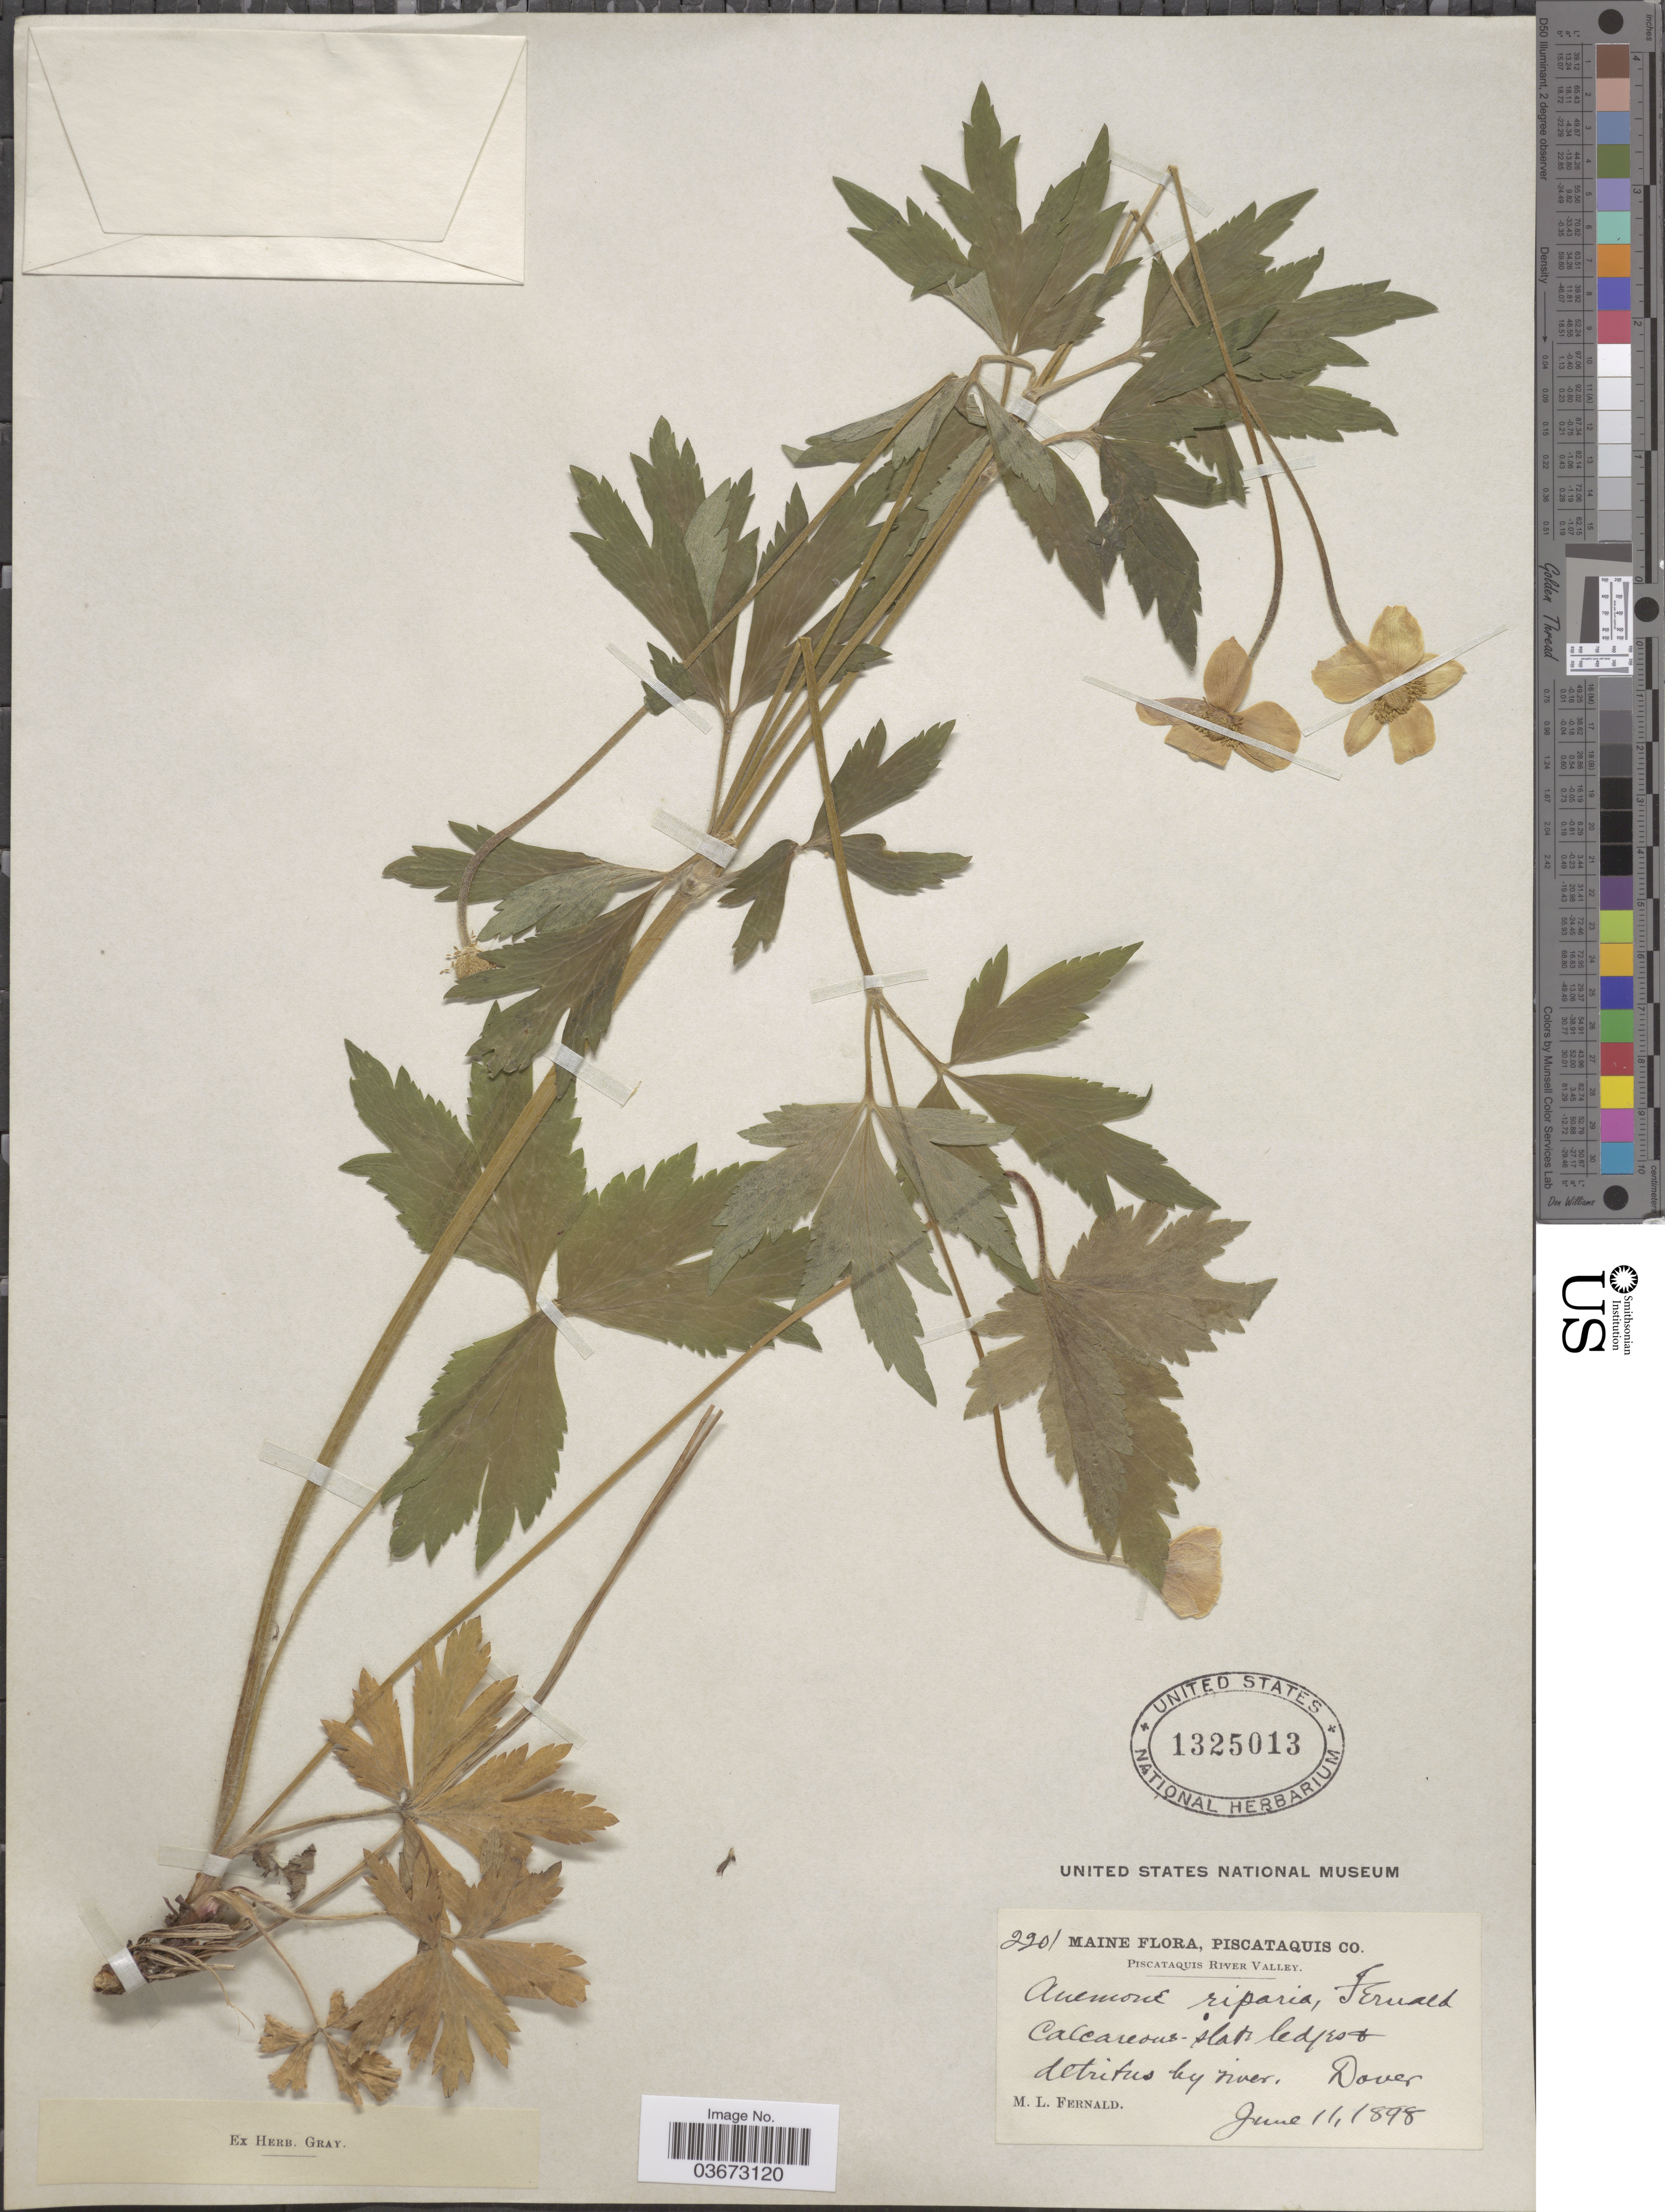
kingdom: Plantae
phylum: Tracheophyta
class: Magnoliopsida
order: Ranunculales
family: Ranunculaceae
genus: Anemone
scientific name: Anemone riparia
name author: Fernald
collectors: M. L. Fernald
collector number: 2201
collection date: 1898-06-11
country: United States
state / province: Maine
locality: Piscataquis Co. Piscataquis River Valley. Dover.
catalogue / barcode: US 1325013